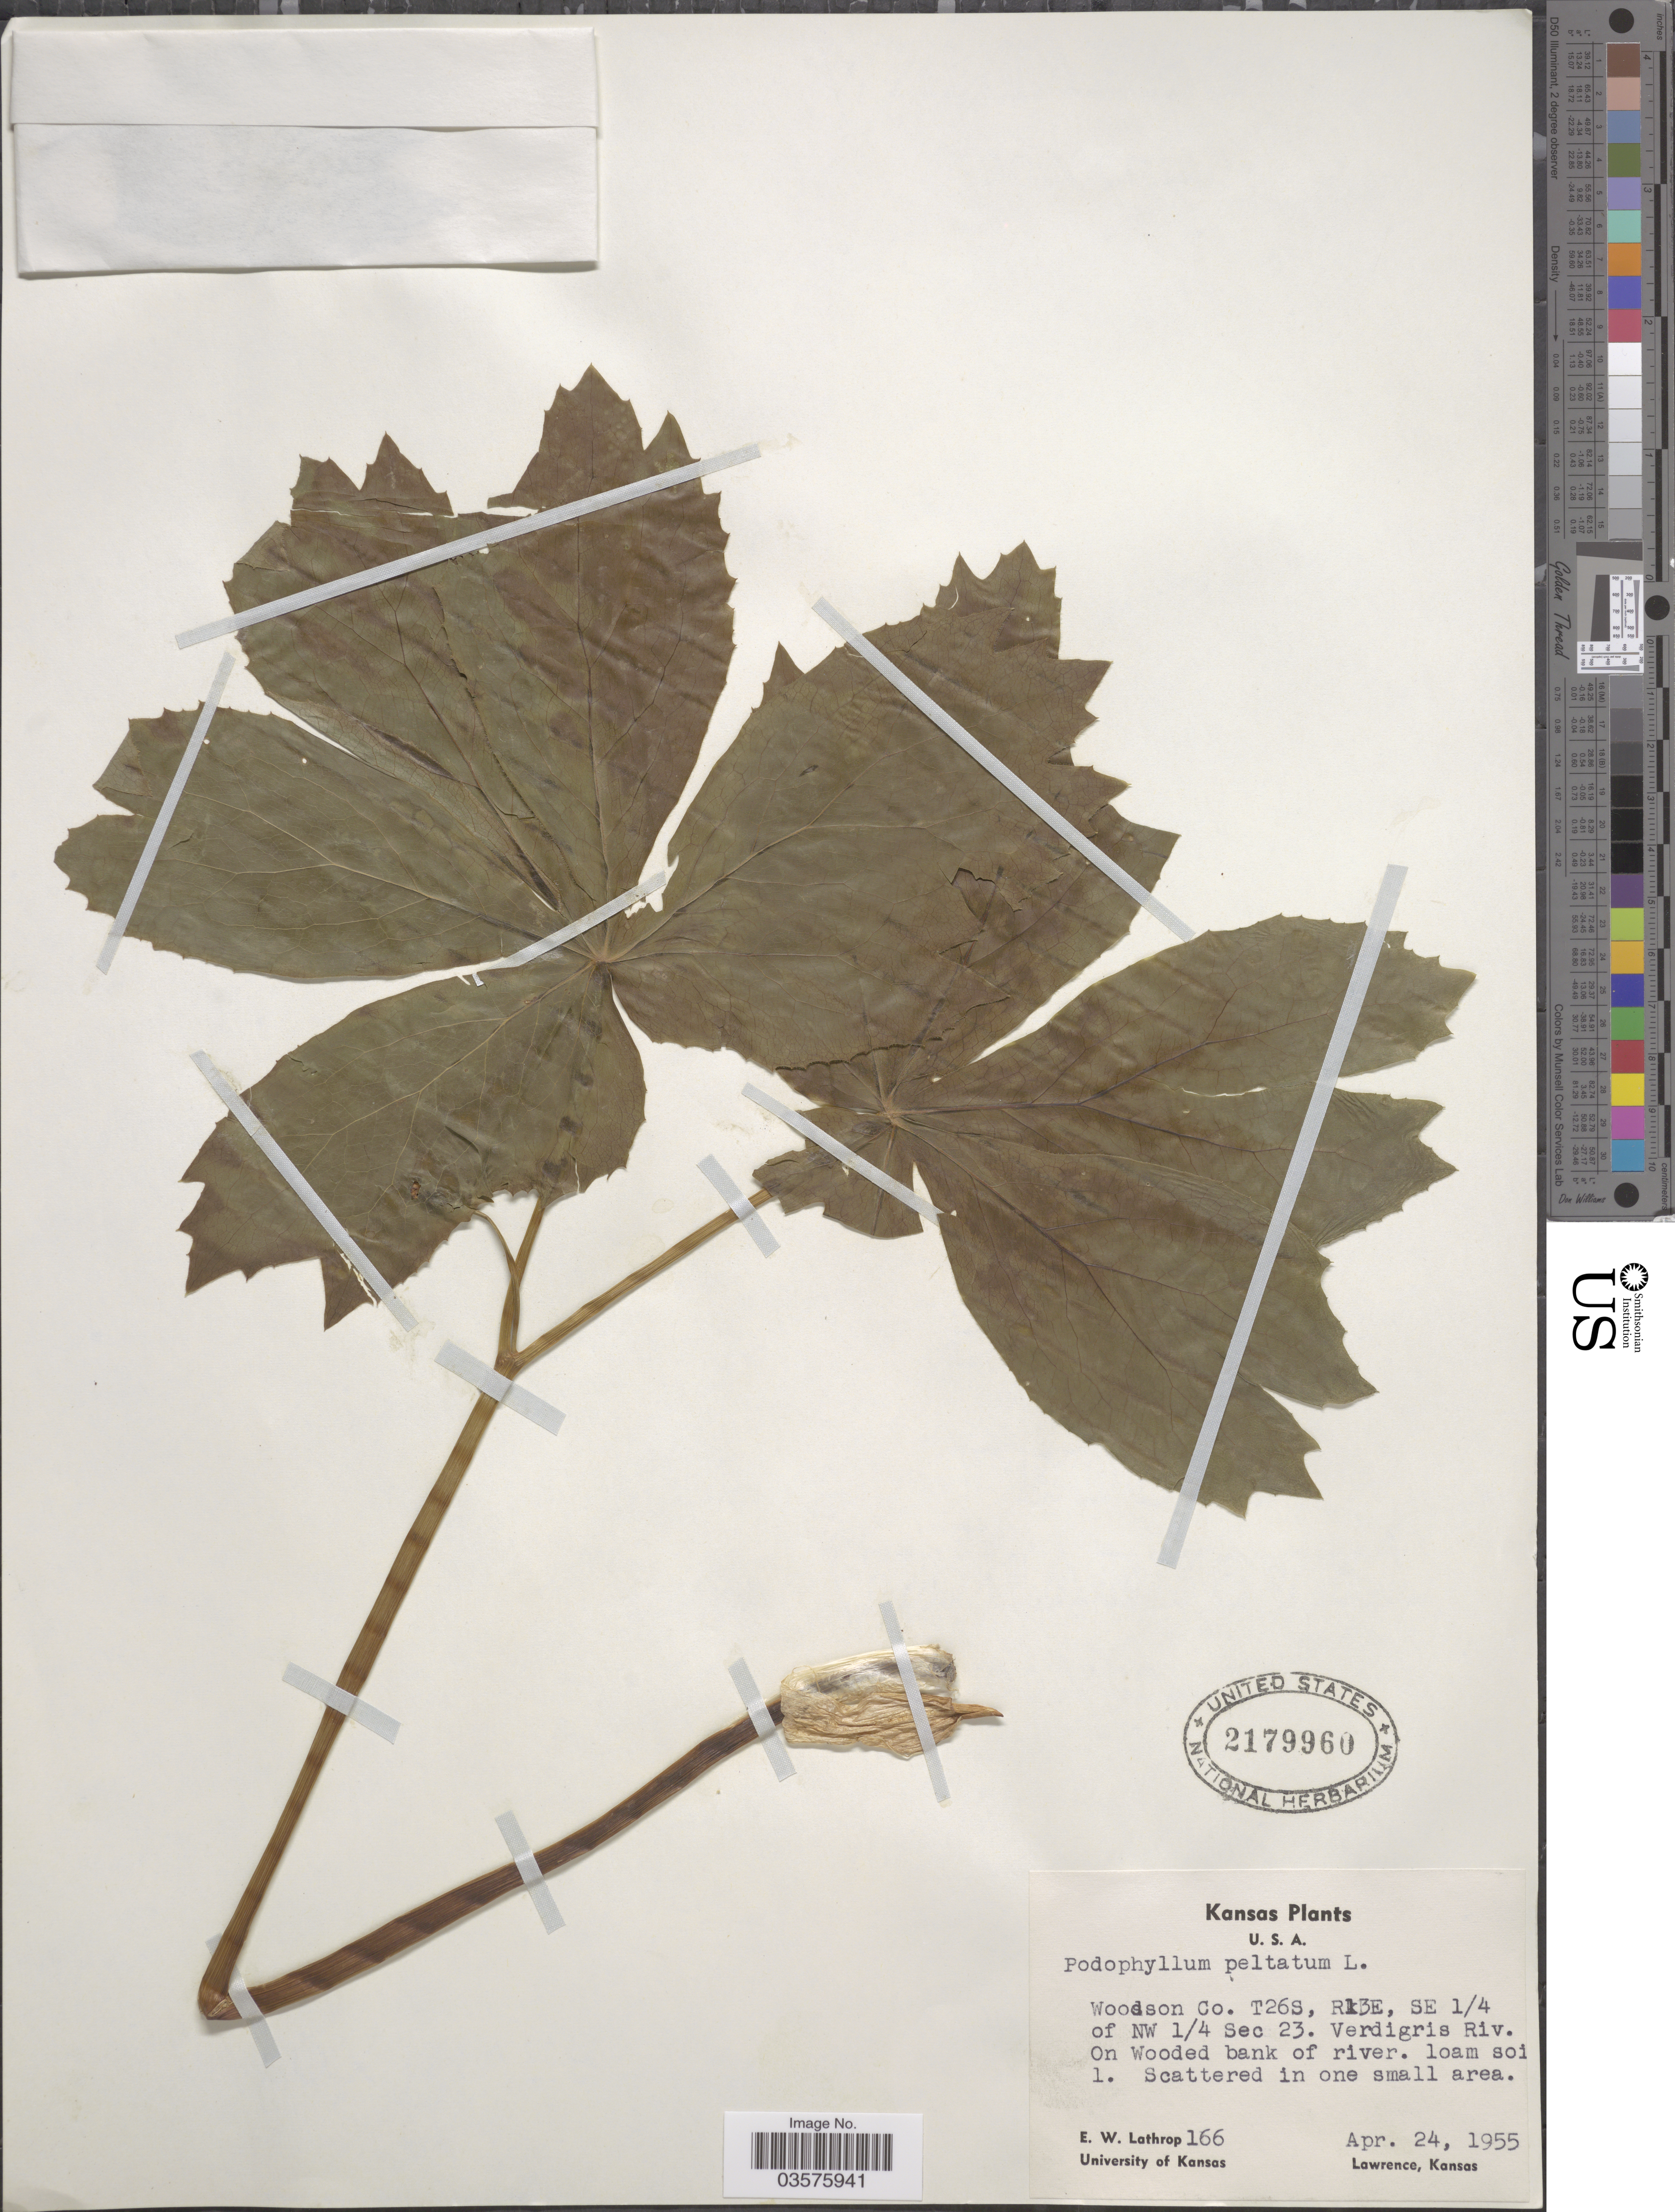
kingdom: Plantae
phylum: Tracheophyta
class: Magnoliopsida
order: Ranunculales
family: Berberidaceae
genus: Podophyllum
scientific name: Podophyllum peltatum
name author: L.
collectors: E. W. Lathrop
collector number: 166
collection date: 1955-04-24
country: United States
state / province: Kansas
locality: Woodson Co. T26S, R13E, SE ¼ of NW ¼ Sec 23. Verdigris Riv. On Wooded bank of river.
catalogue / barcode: US 2179960